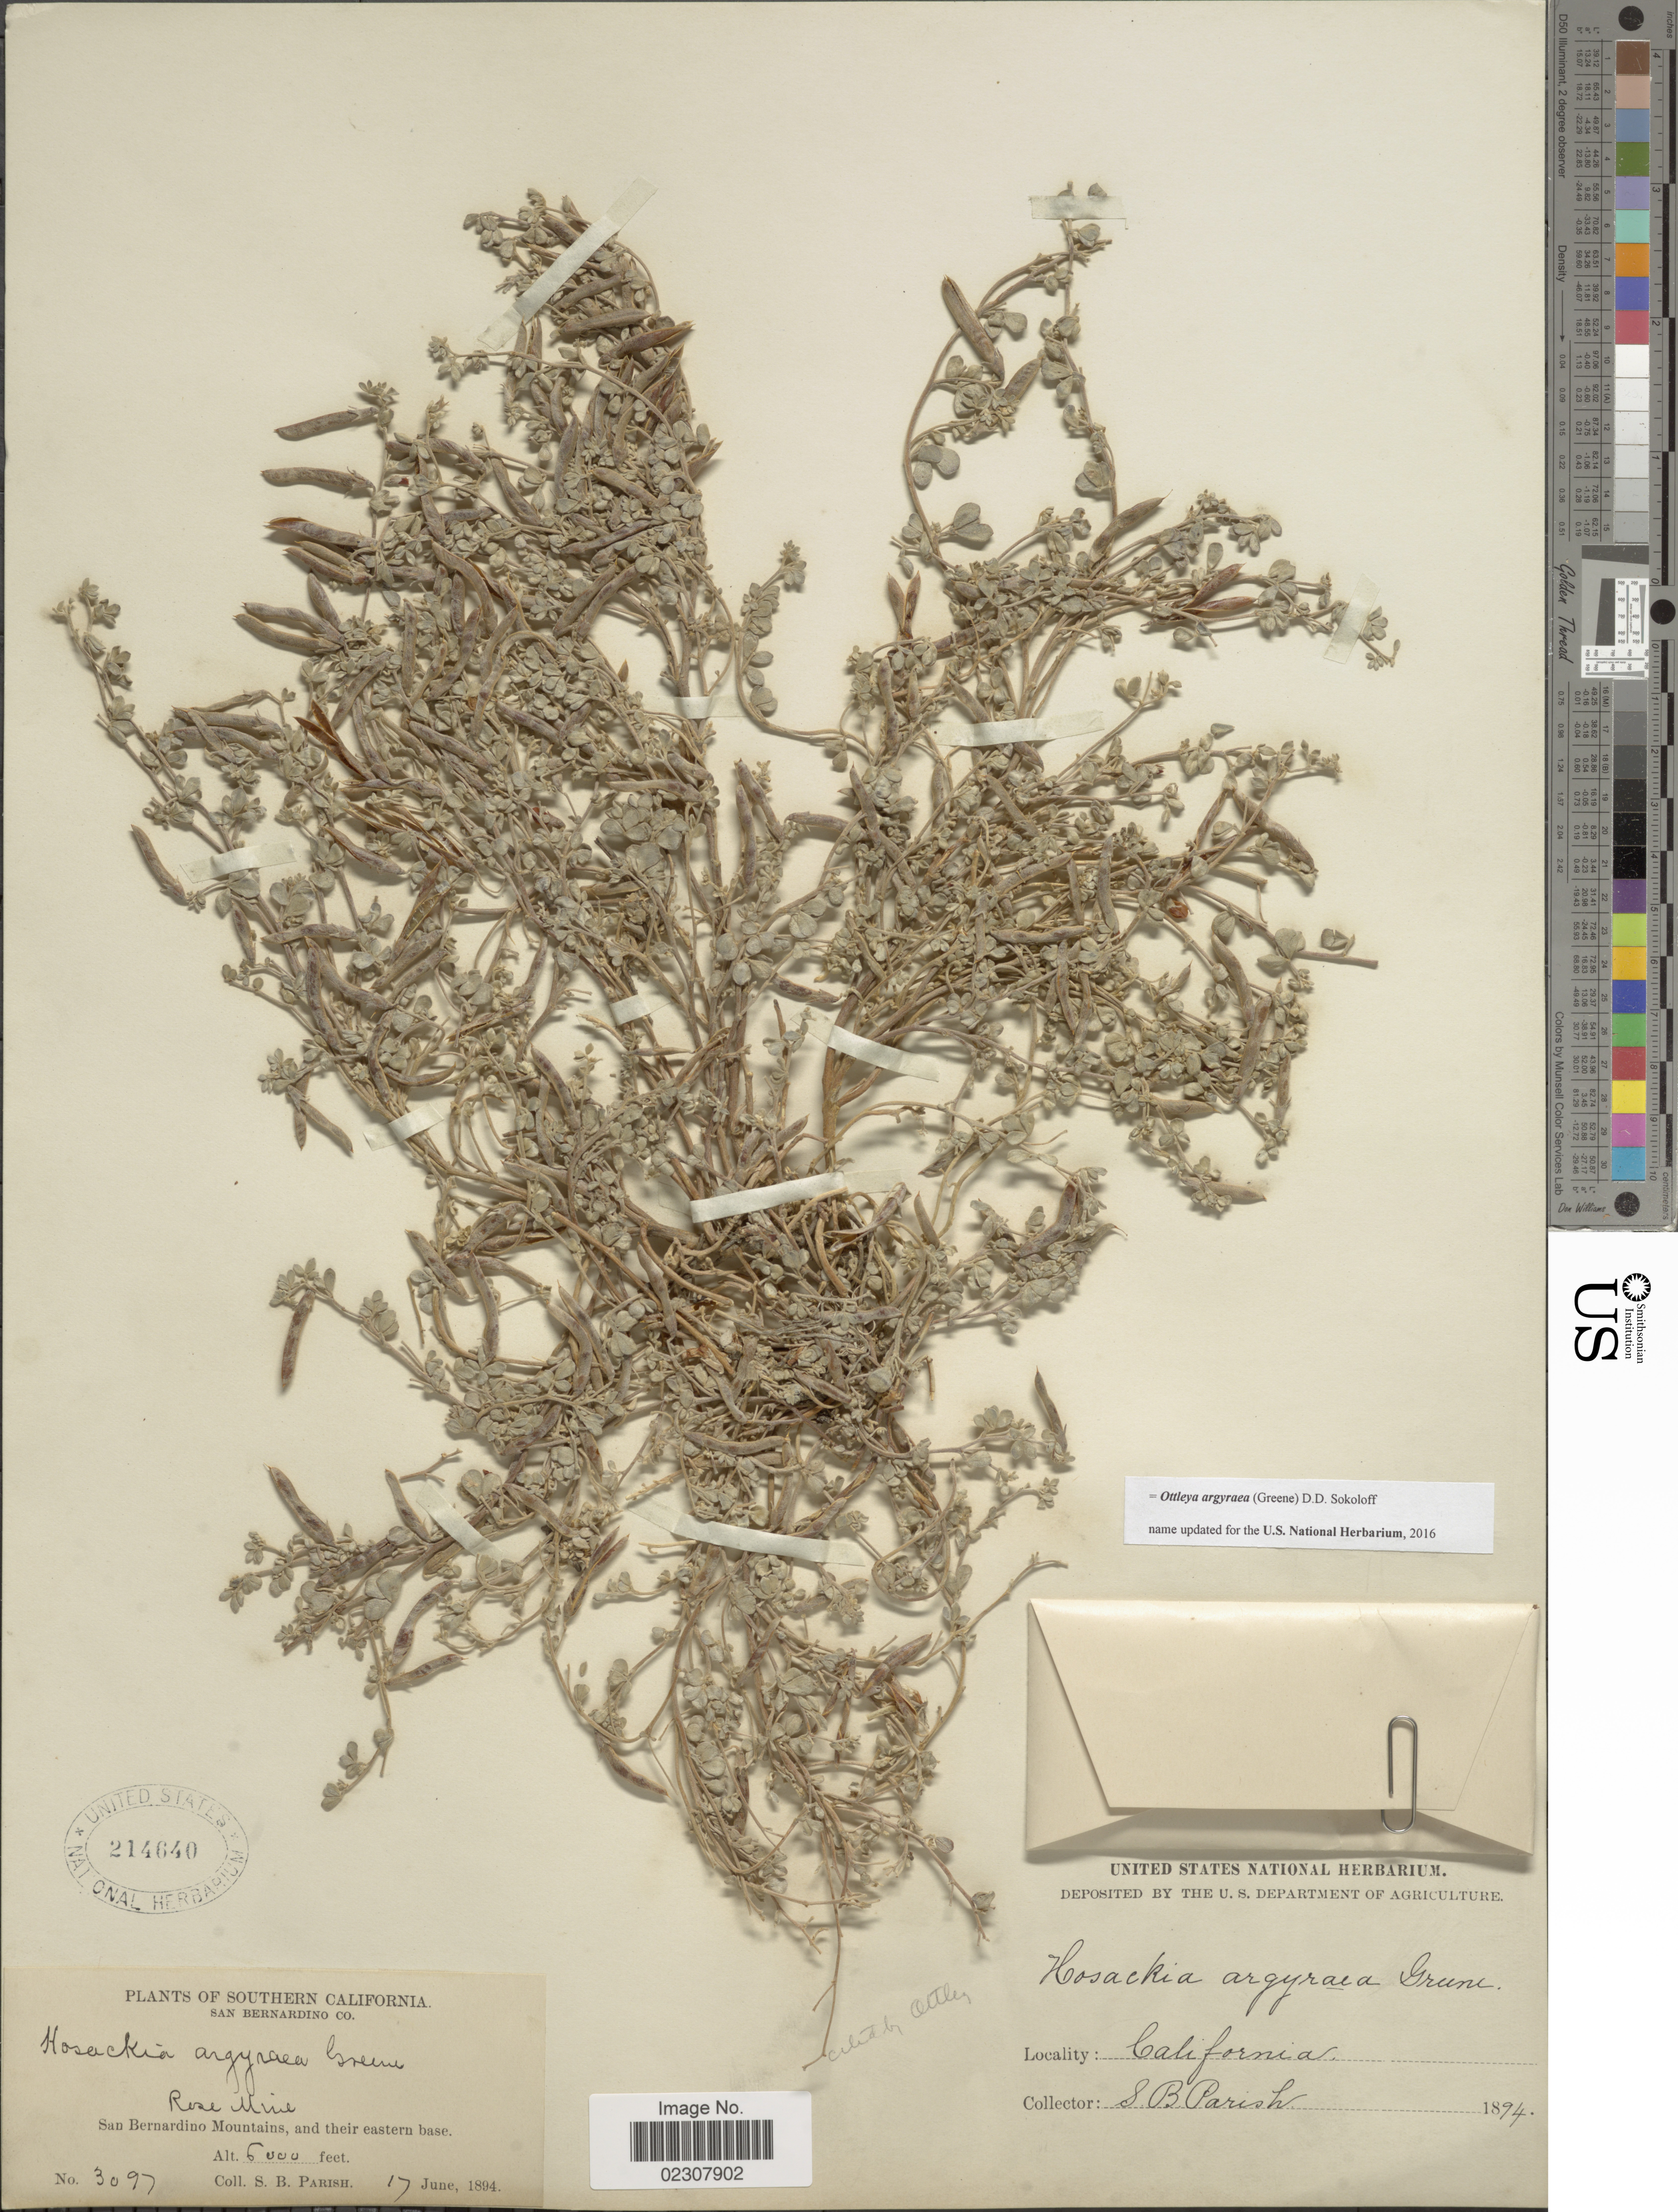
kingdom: Plantae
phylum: Tracheophyta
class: Magnoliopsida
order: Fabales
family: Fabaceae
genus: Ottleya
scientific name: Ottleya argyraea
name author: (Greene) D.D. Sokoloff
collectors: S. B. Parish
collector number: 3097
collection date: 1894-06-17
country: United States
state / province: California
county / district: San Bernardino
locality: Southern California, San Bernardino Co., Rose Mine, San Bernardino Mountains, and their eastern base.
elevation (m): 1829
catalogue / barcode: US 214640